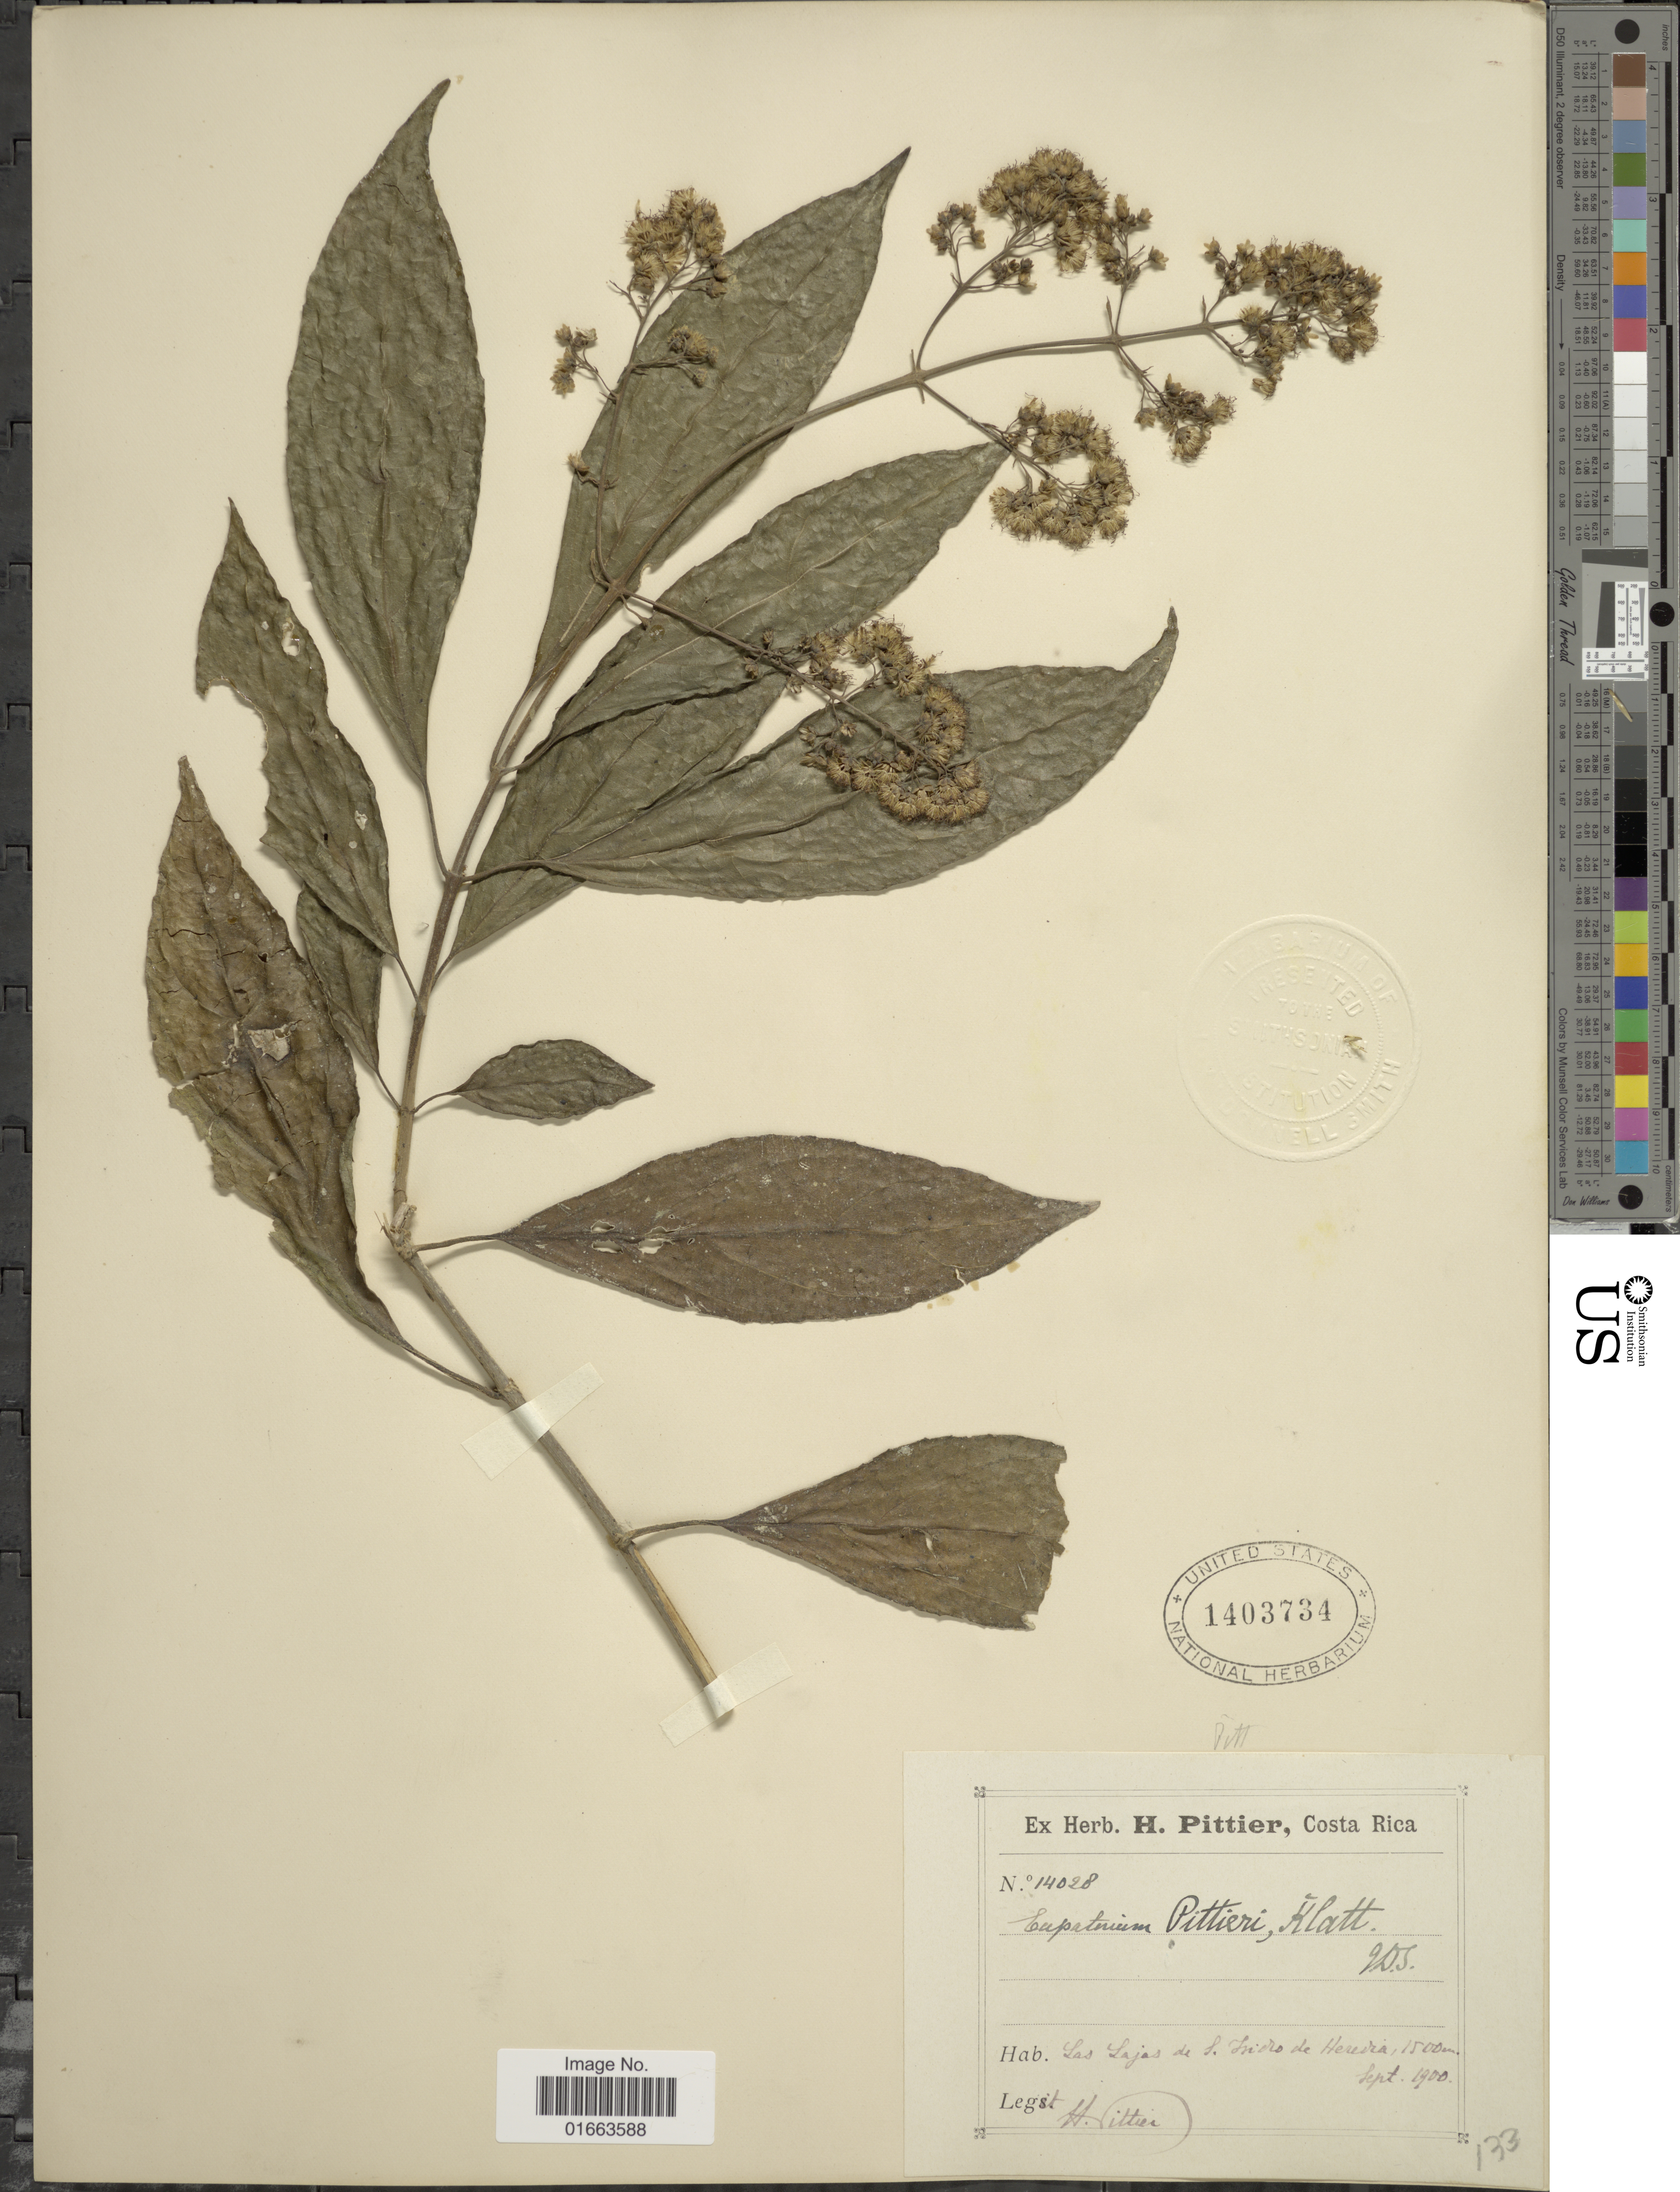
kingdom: Plantae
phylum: Tracheophyta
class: Magnoliopsida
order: Asterales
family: Asteraceae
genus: Koanophyllon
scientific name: Koanophyllon pittieri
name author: (Klatt) R.M. King & H. Rob.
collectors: H. F. Pittier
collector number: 14028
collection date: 1900-09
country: Costa Rica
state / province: Heredia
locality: Las Lajas de S. Isidro de Heredia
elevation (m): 1500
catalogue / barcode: US 1403734